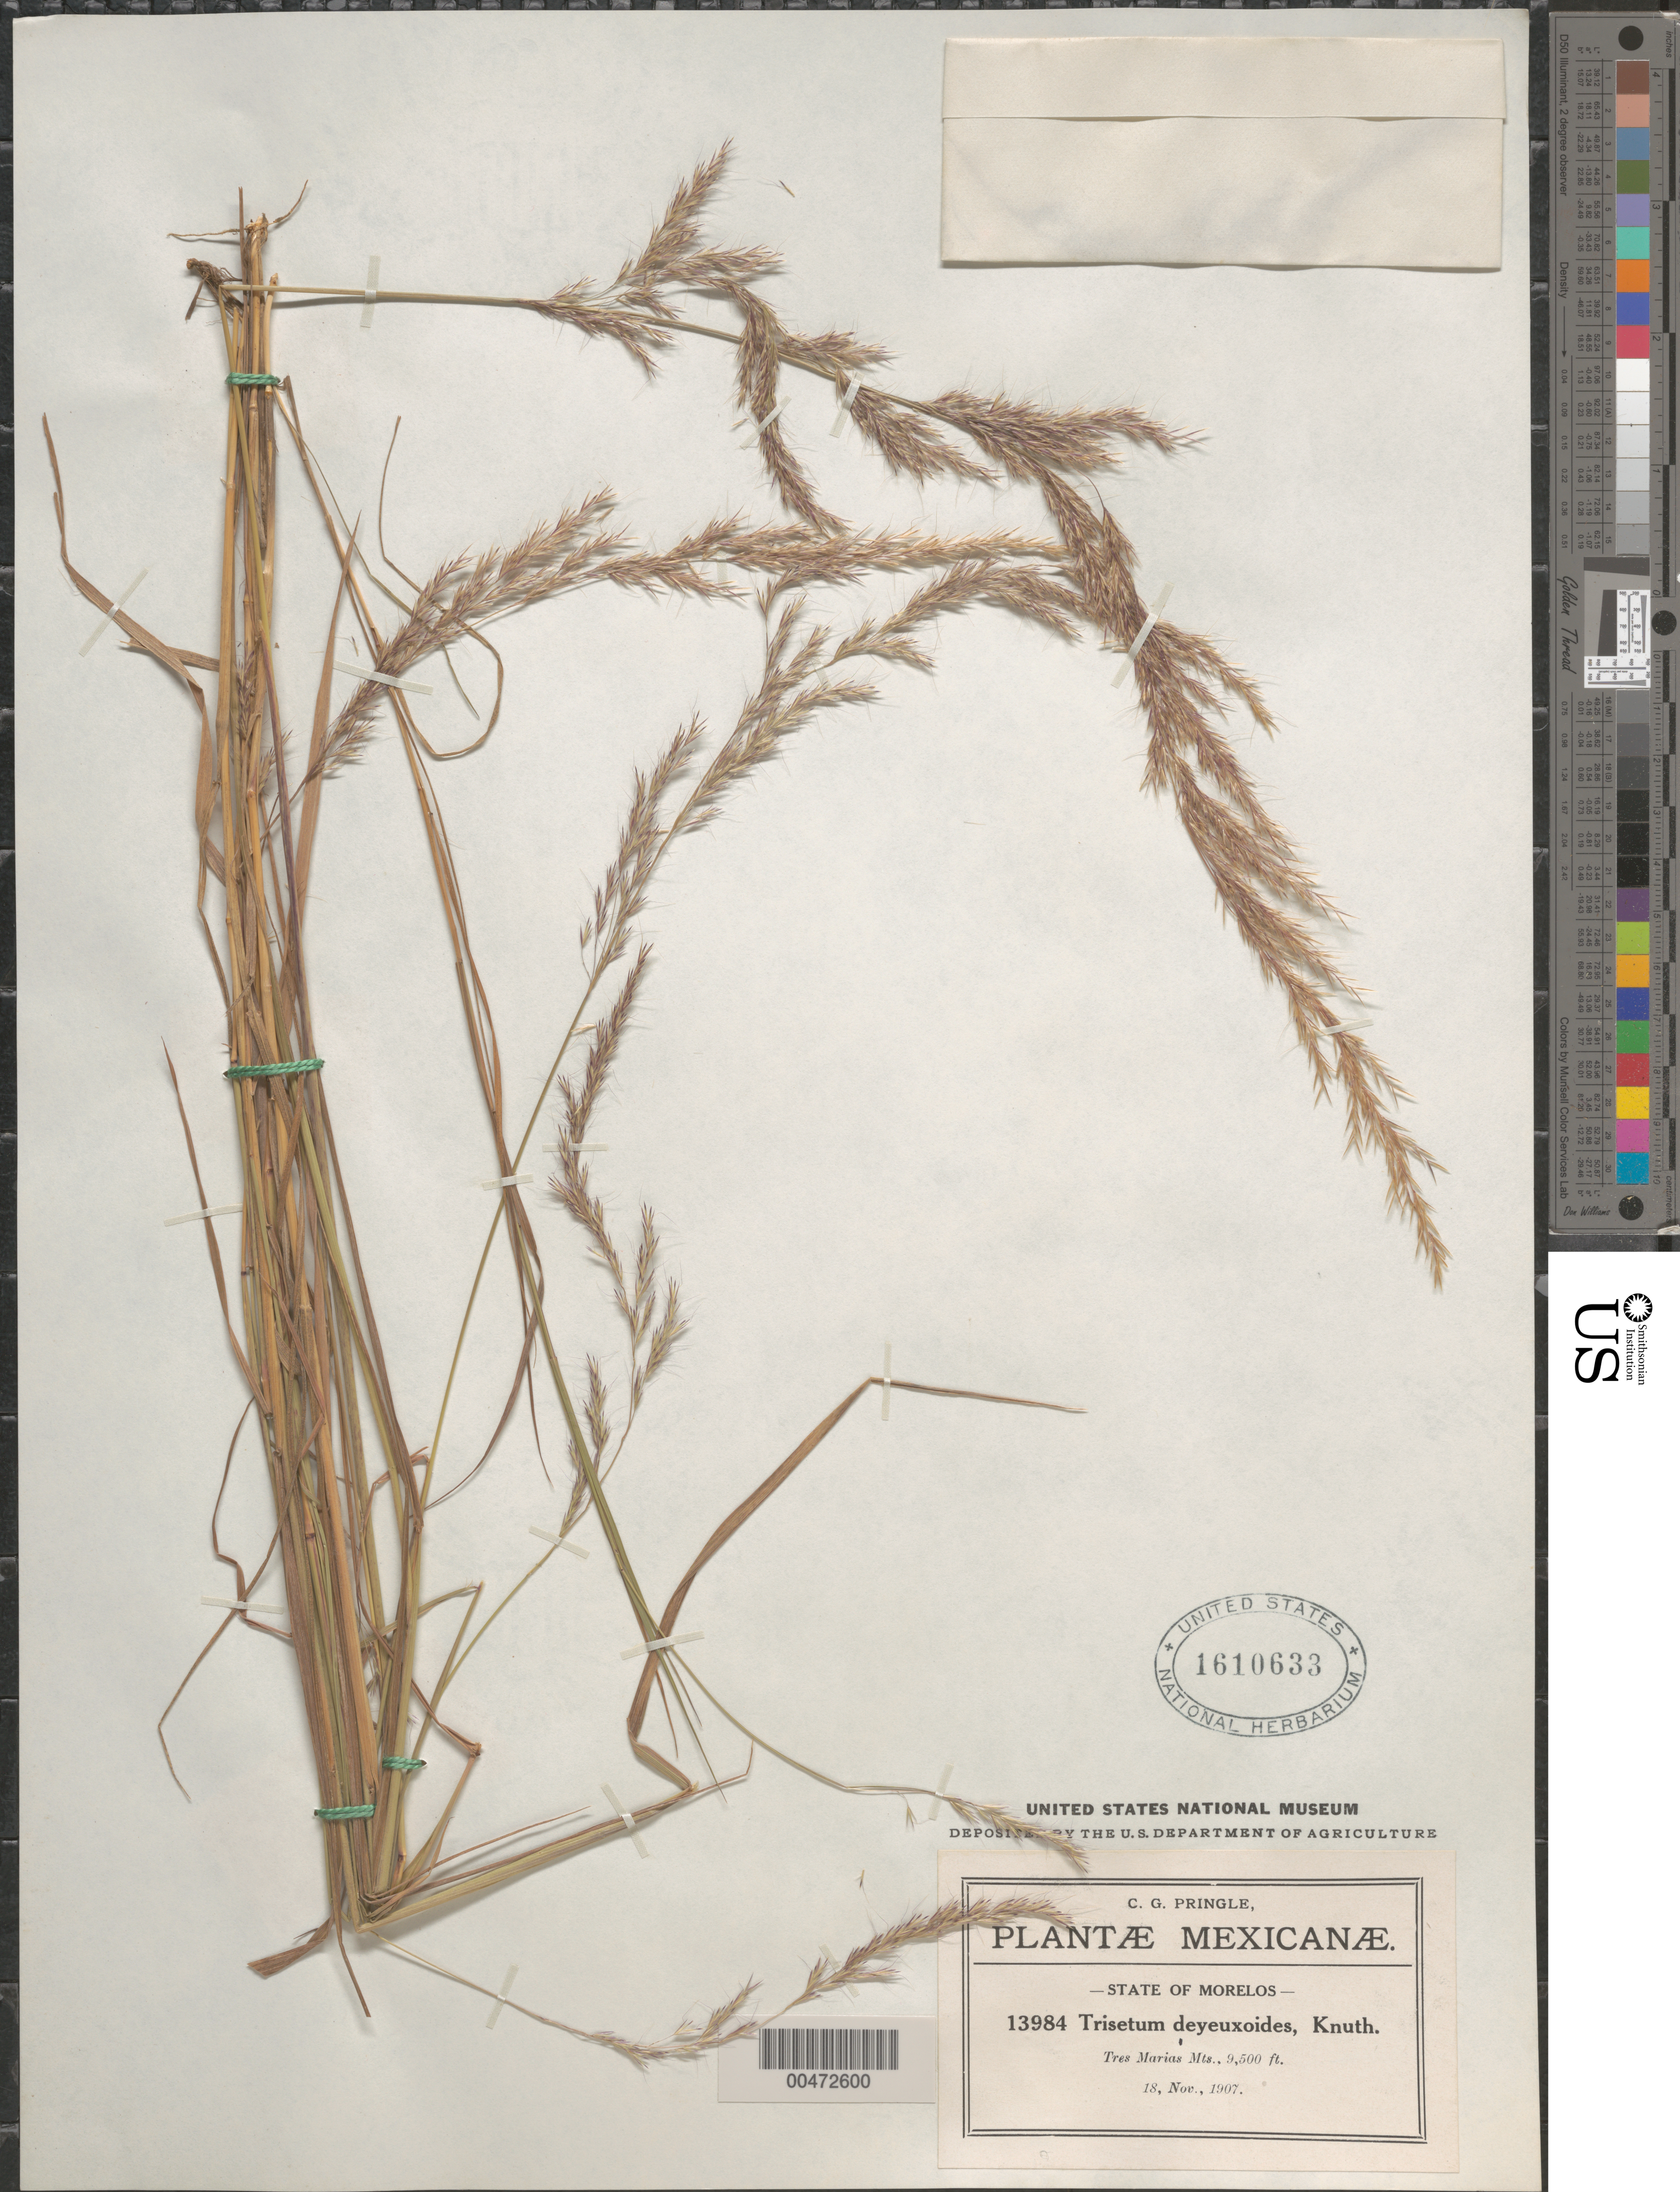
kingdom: Plantae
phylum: Tracheophyta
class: Liliopsida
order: Poales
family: Poaceae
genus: Trisetum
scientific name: Trisetum deyeuxioides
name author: (Kunth) Kunth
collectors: C. G. Pringle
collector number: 13984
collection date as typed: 18 Nov 1907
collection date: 1907-11-18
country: Mexico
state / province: Morelos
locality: Tres Marias Mts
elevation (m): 2896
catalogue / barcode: US 1610633